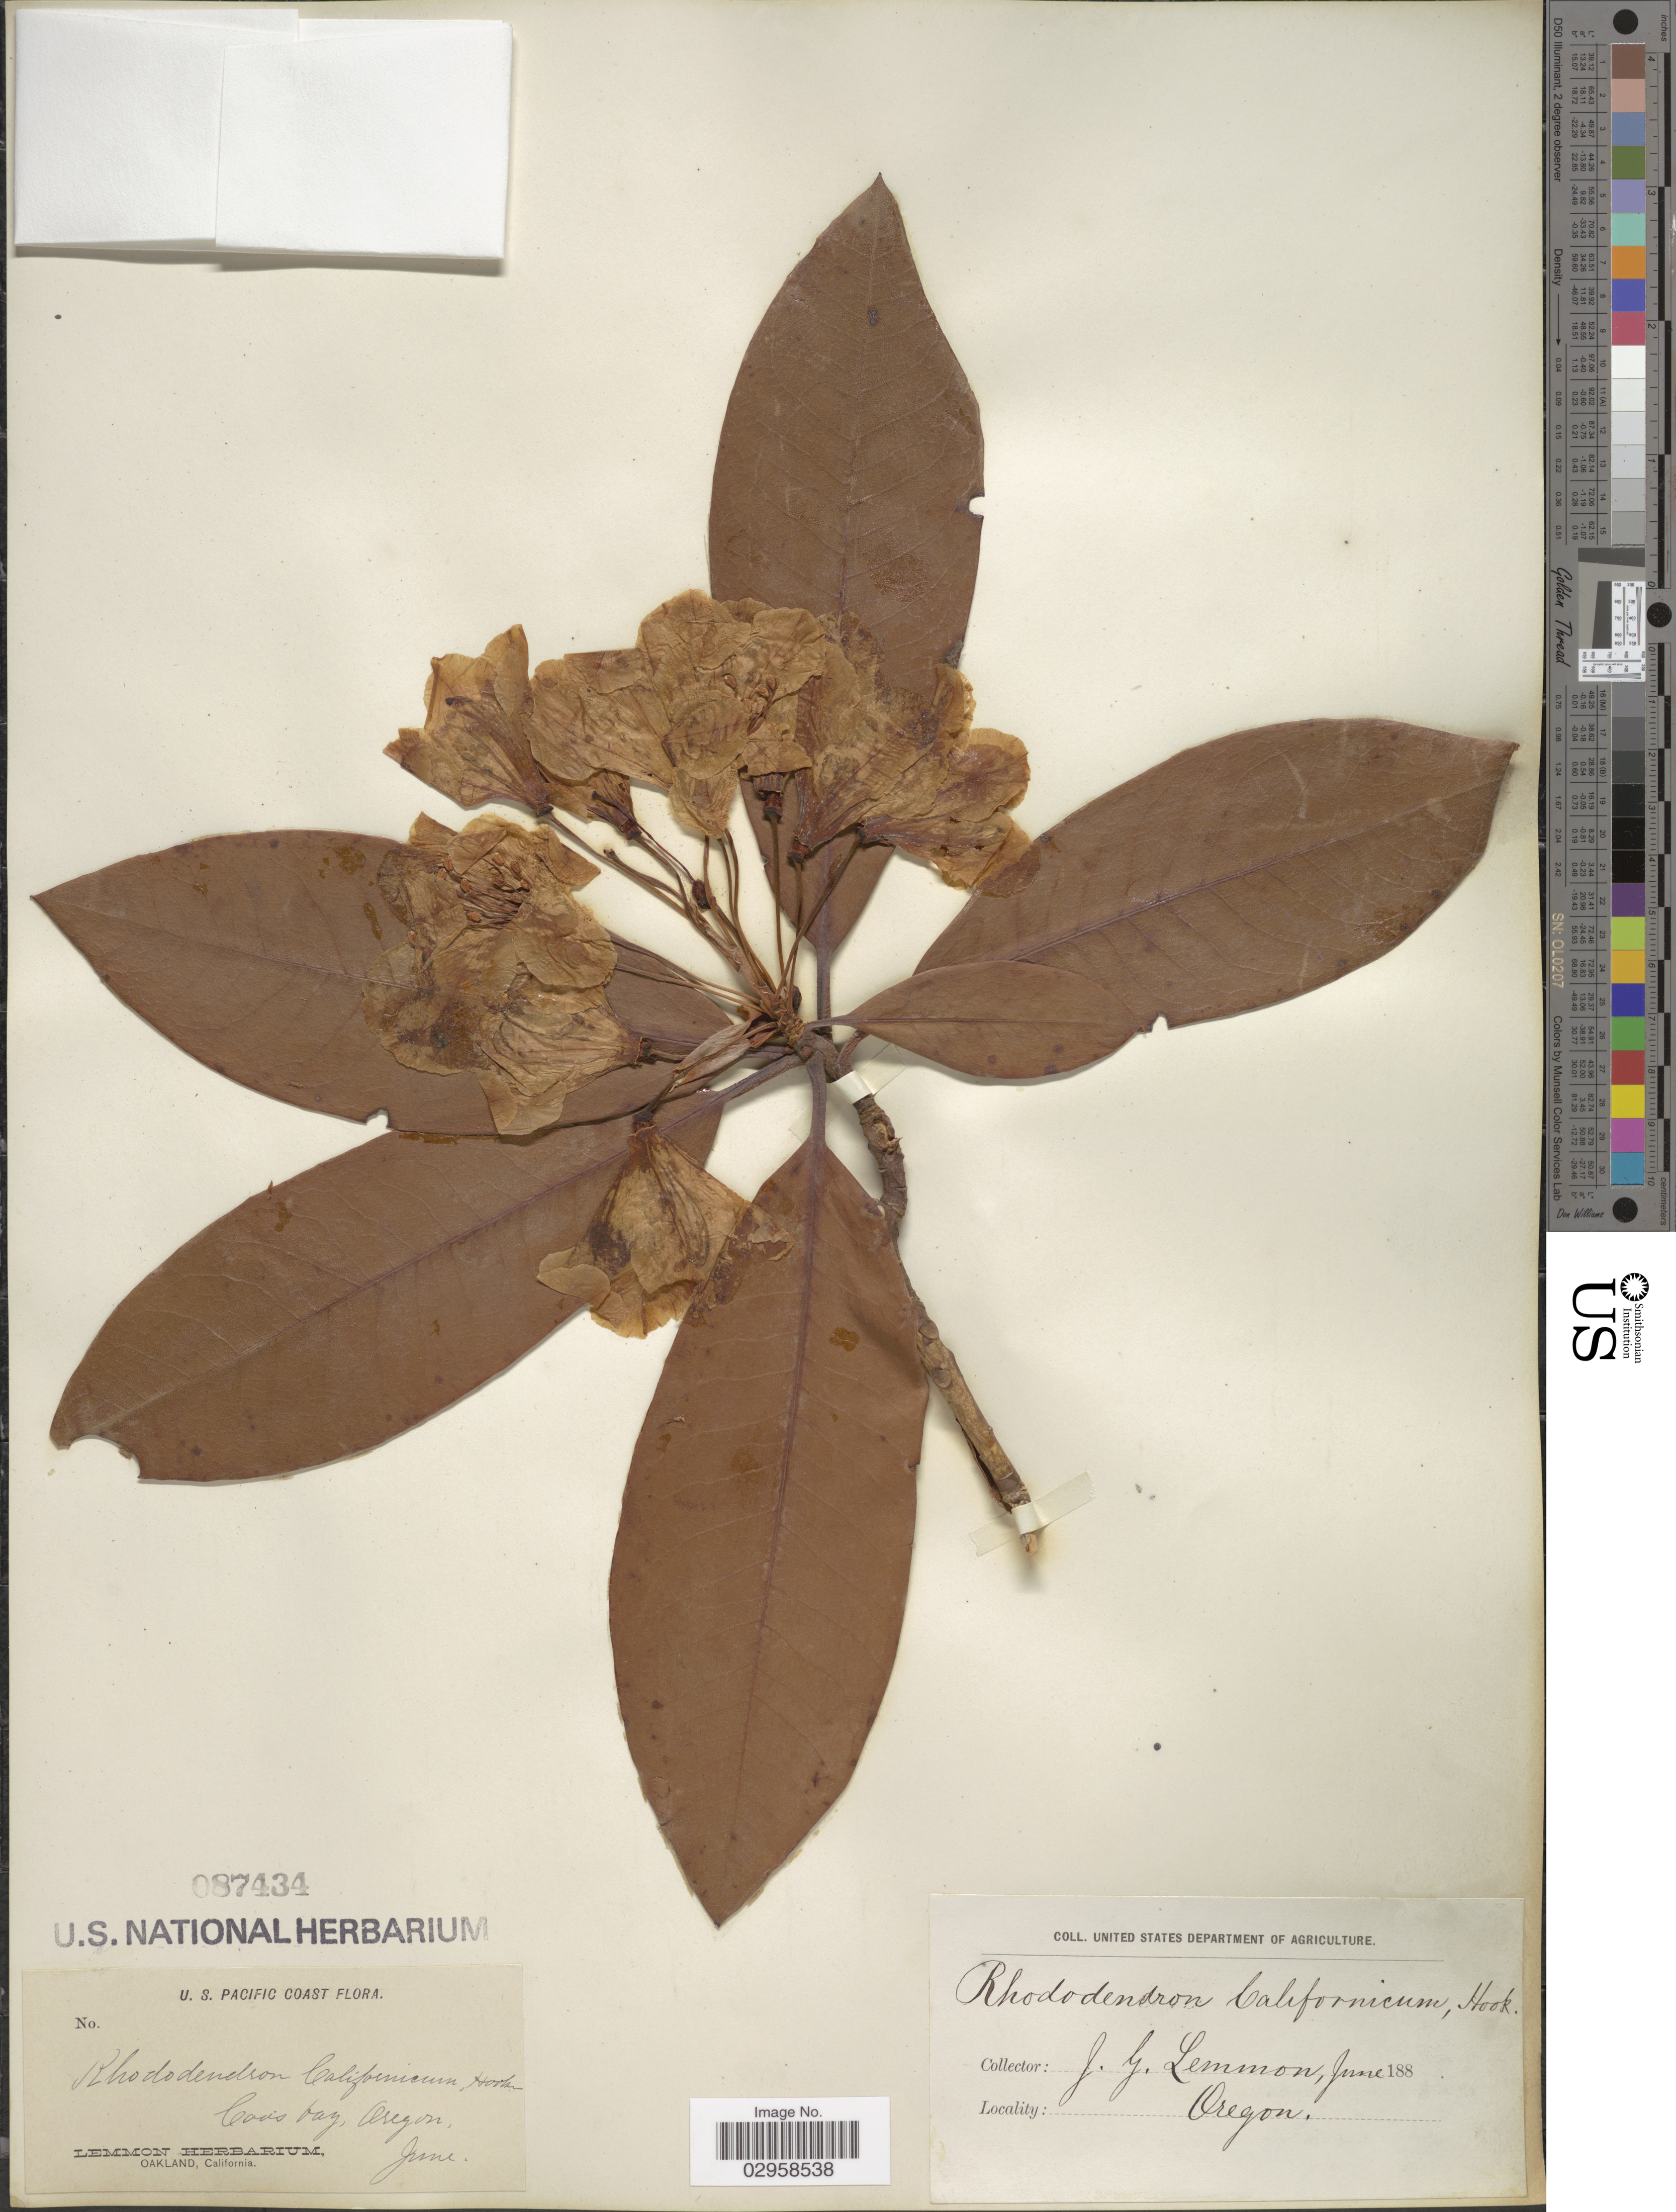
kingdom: Plantae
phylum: Tracheophyta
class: Magnoliopsida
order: Ericales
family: Ericaceae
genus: Rhododendron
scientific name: Rhododendron macrophyllum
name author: D. Don ex G. Don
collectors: ex herb. Lemmon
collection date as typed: June 188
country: United States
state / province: Oregon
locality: Coos Bay.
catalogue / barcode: US 87434